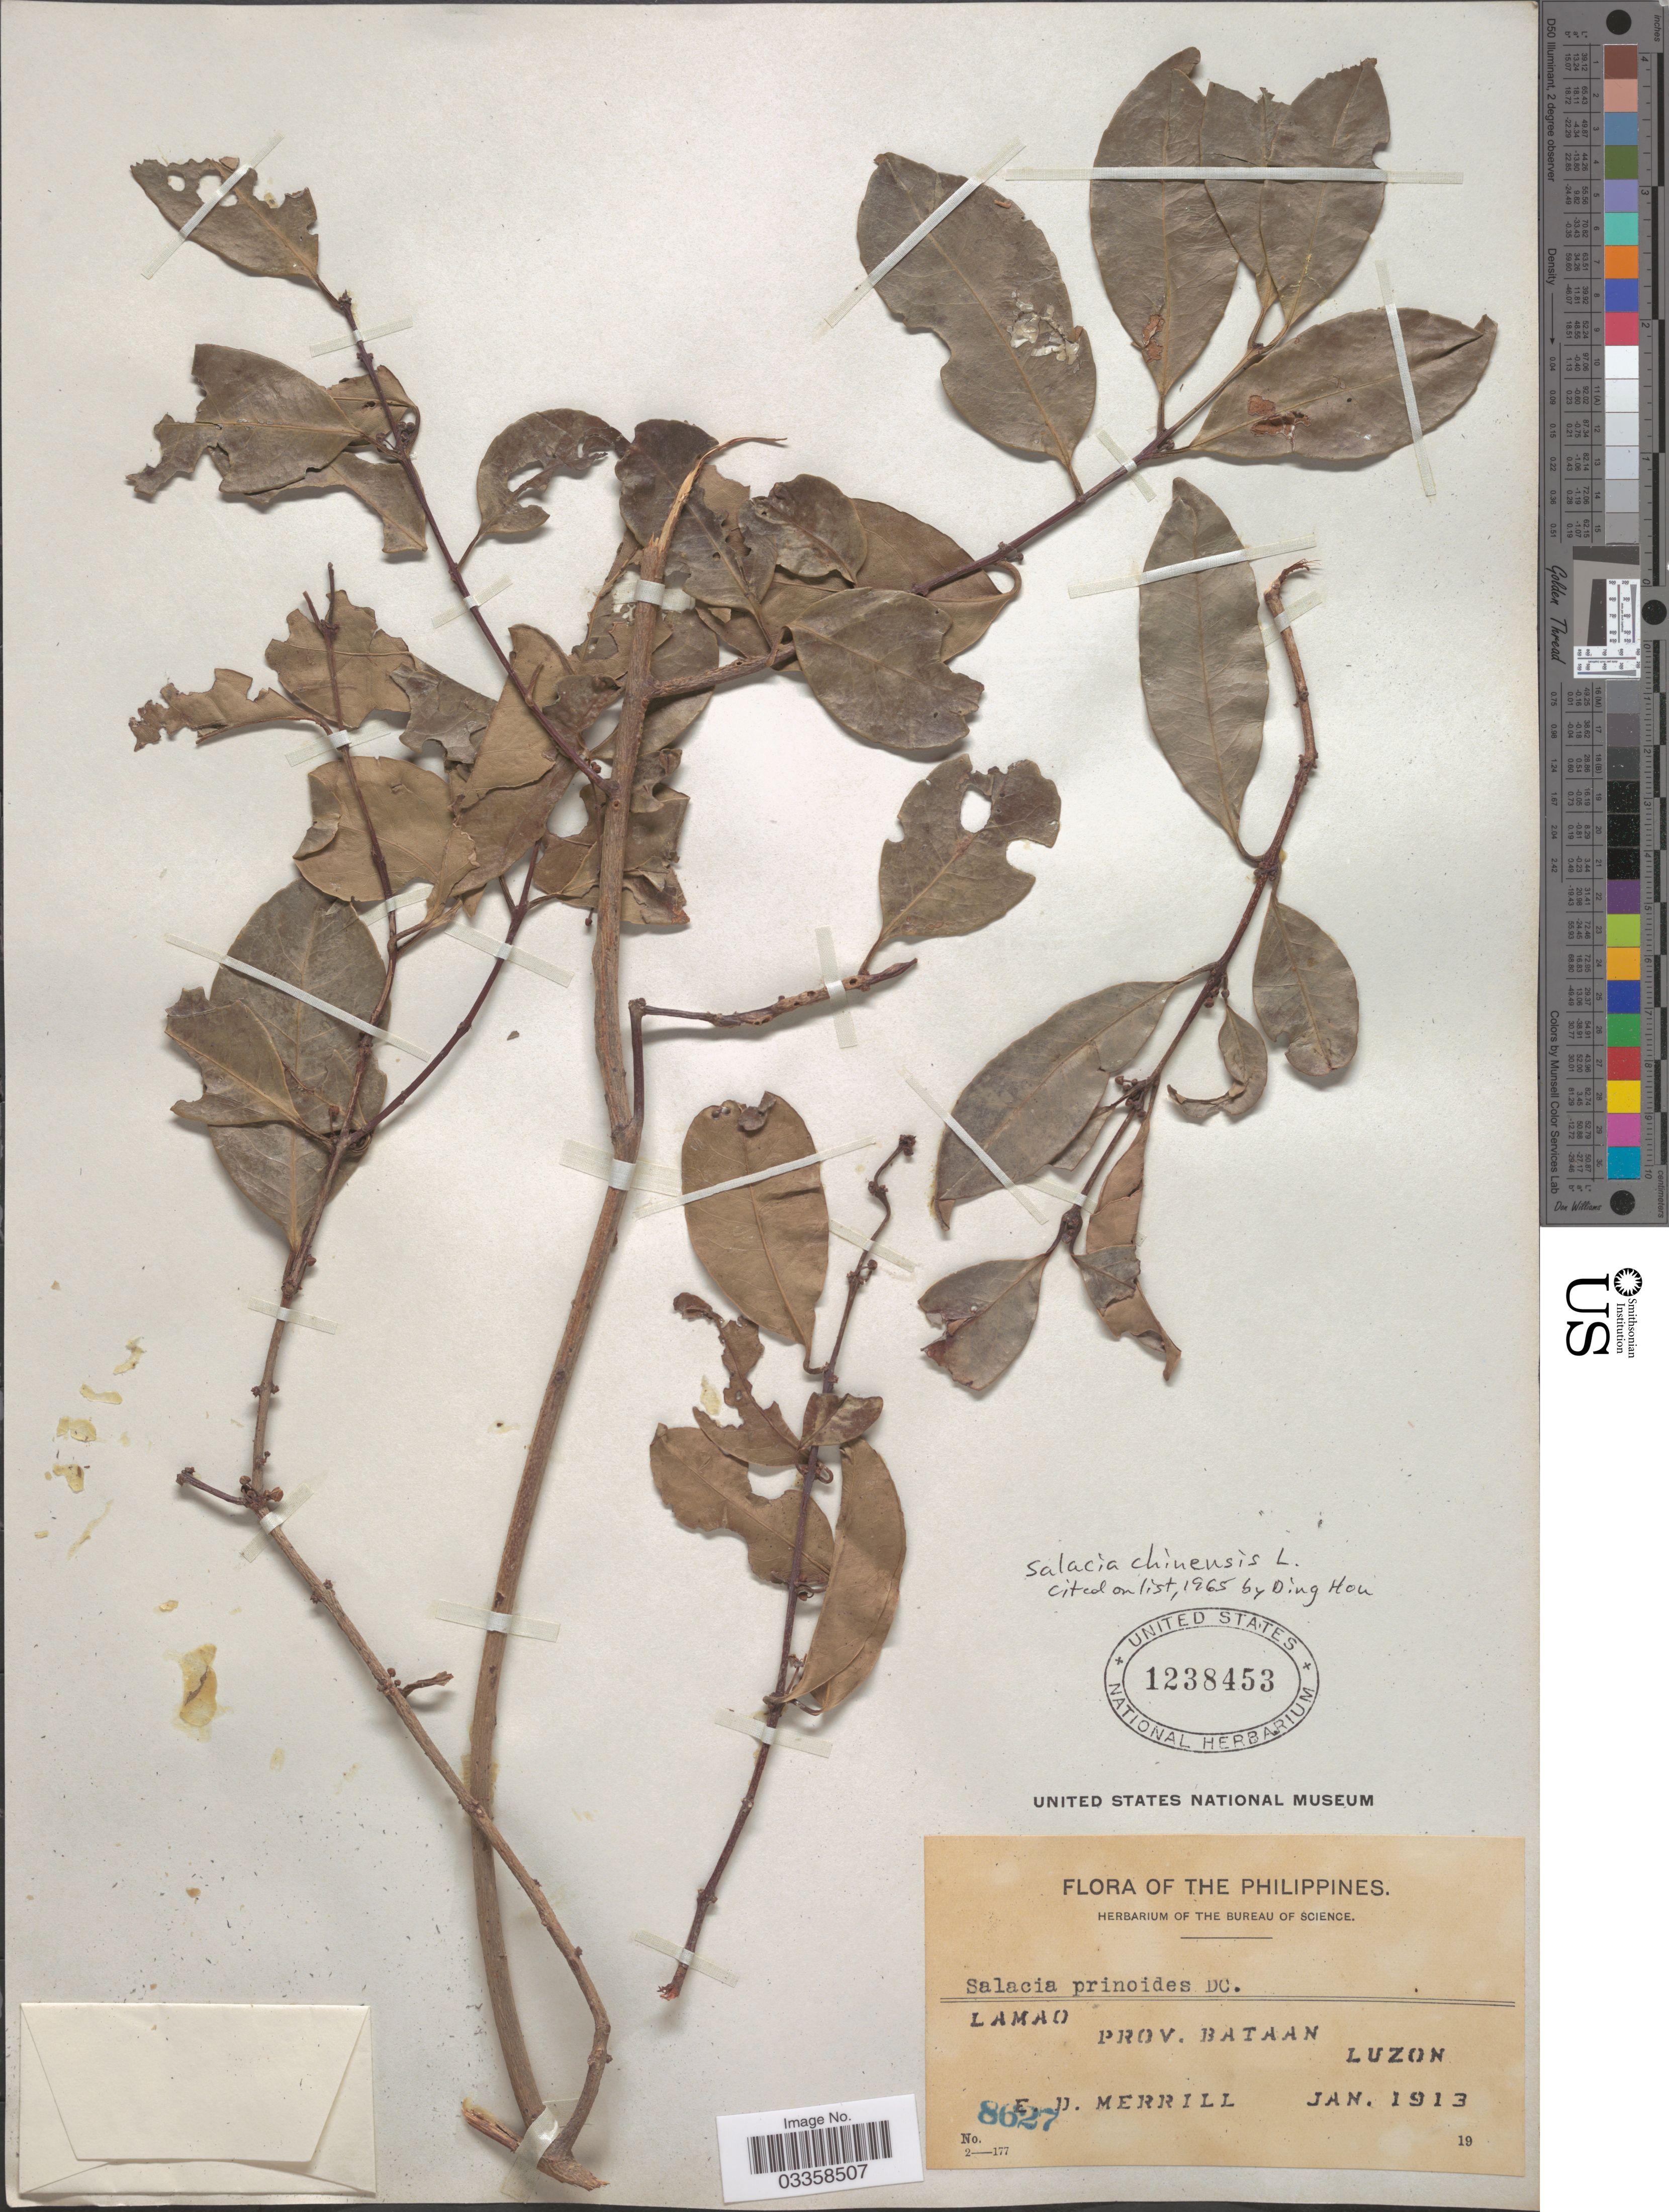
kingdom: Plantae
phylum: Tracheophyta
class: Magnoliopsida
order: Celastrales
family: Celastraceae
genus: Salacia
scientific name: Salacia chinensis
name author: L.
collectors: E. D. Merrill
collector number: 8627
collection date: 1913-01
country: Philippines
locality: Lamao. Prov. Bataan. Luzon.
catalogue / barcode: US 1238453